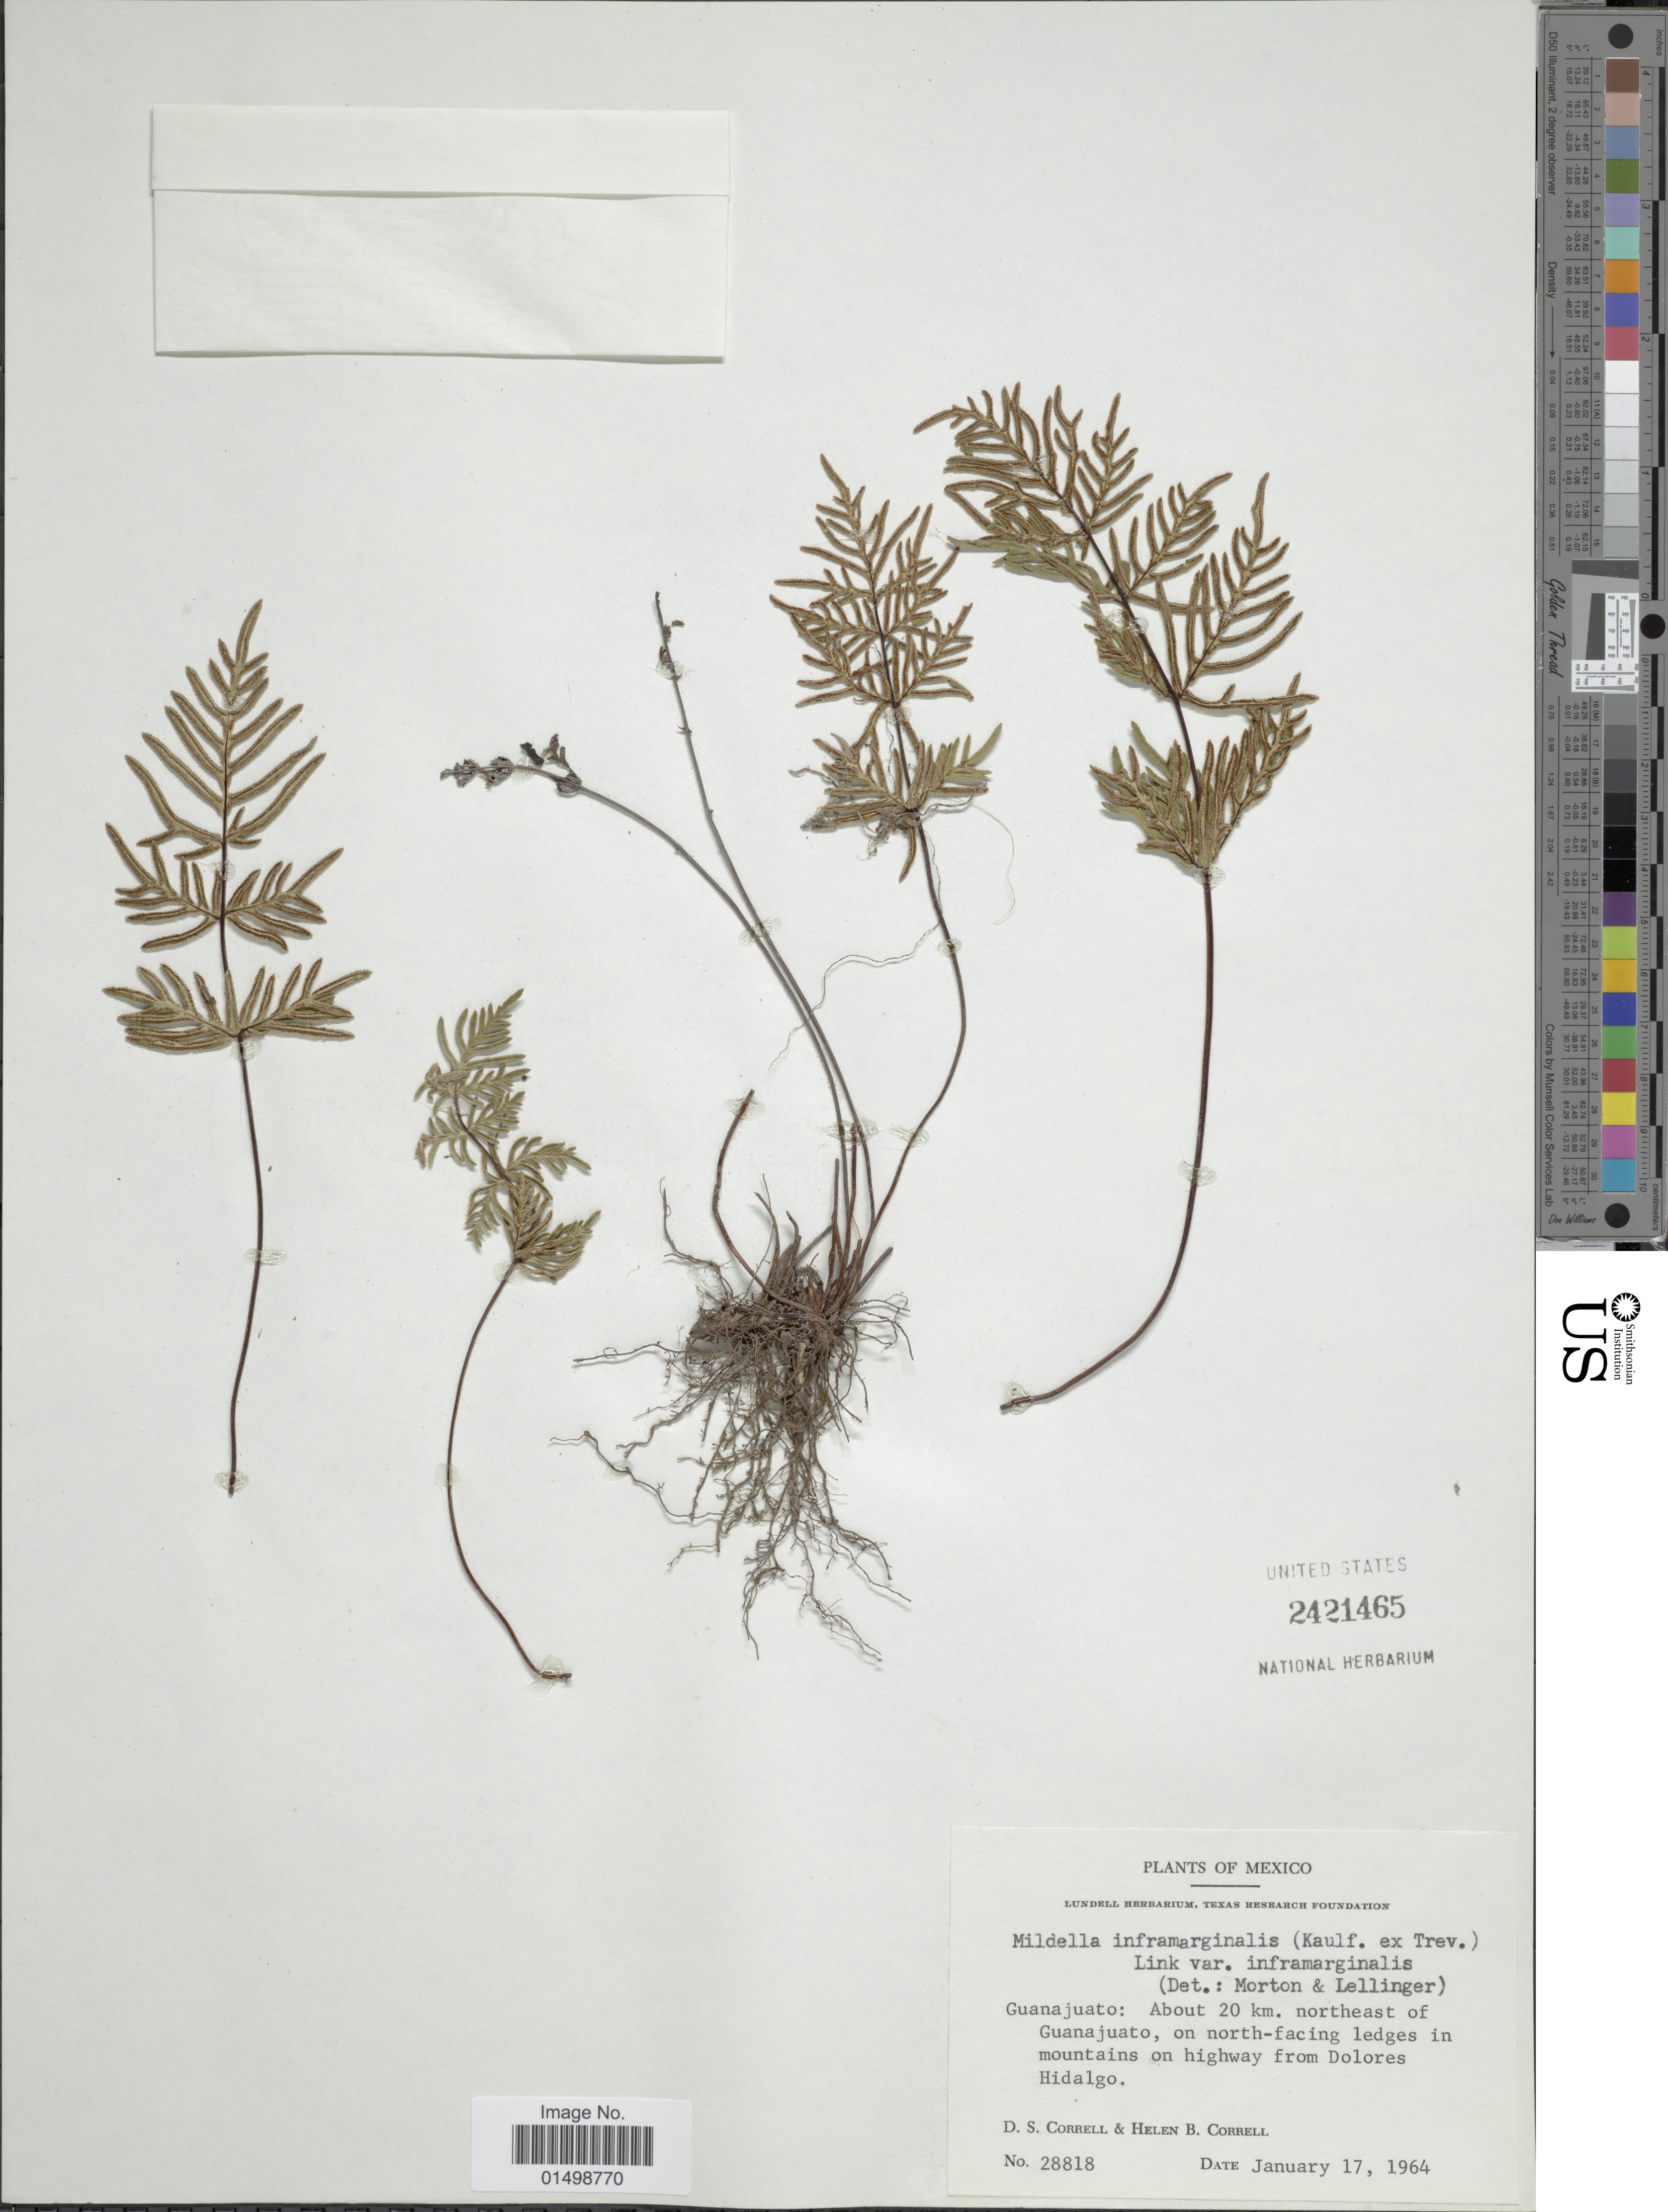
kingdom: Plantae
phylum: Tracheophyta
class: Polypodiopsida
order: Polypodiales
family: Pteridaceae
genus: Cheilanthes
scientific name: Cheilanthes intramarginalis var. serratifolia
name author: (Kaulf.) Hook.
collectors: D. S. Correll & H. Correll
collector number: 28818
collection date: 1964-01-17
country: Mexico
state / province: Guanajuato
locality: About 20 km. northeast of Guanajuato, on north-facing ledges in mountains on highway from Dolores Hidalgo,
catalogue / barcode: US 2421465